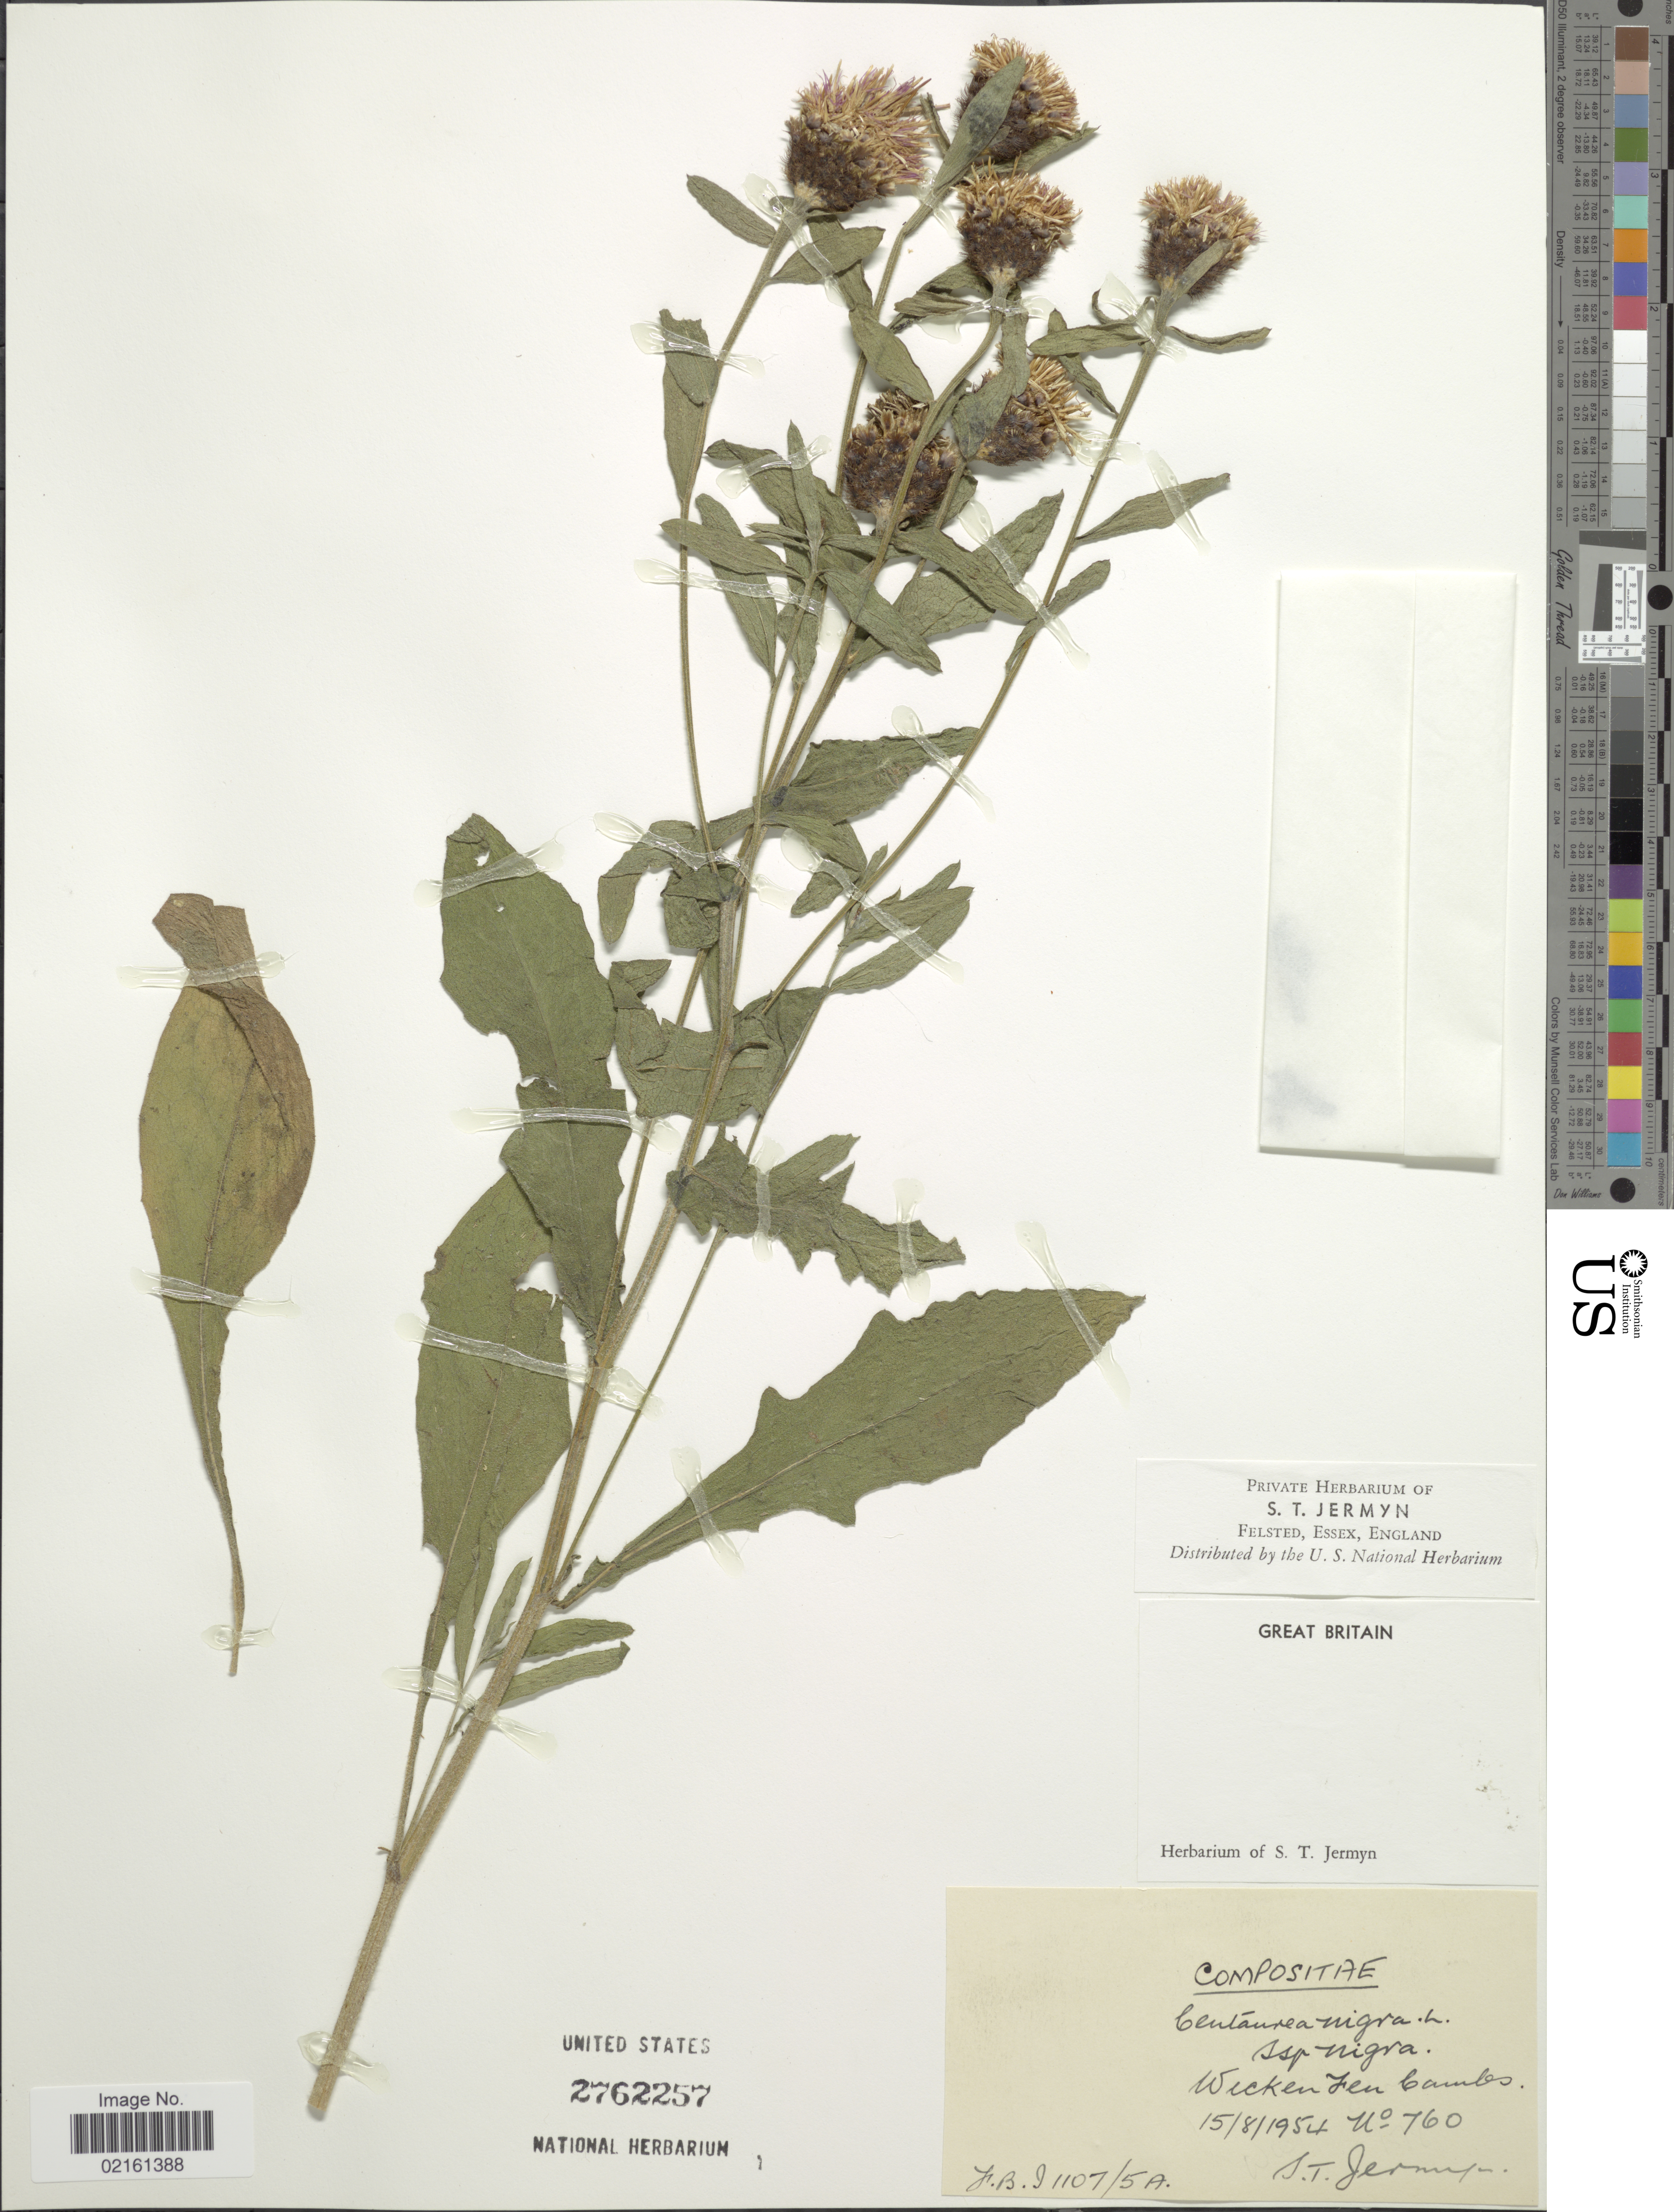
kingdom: Plantae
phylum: Tracheophyta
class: Magnoliopsida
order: Asterales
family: Asteraceae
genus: Centaurea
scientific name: Centaurea nigra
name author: L.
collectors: S. Jermyn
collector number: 760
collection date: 1954-08-15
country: United Kingdom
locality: Great Britain, Wicken Fen Cambs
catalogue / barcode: US 2762257